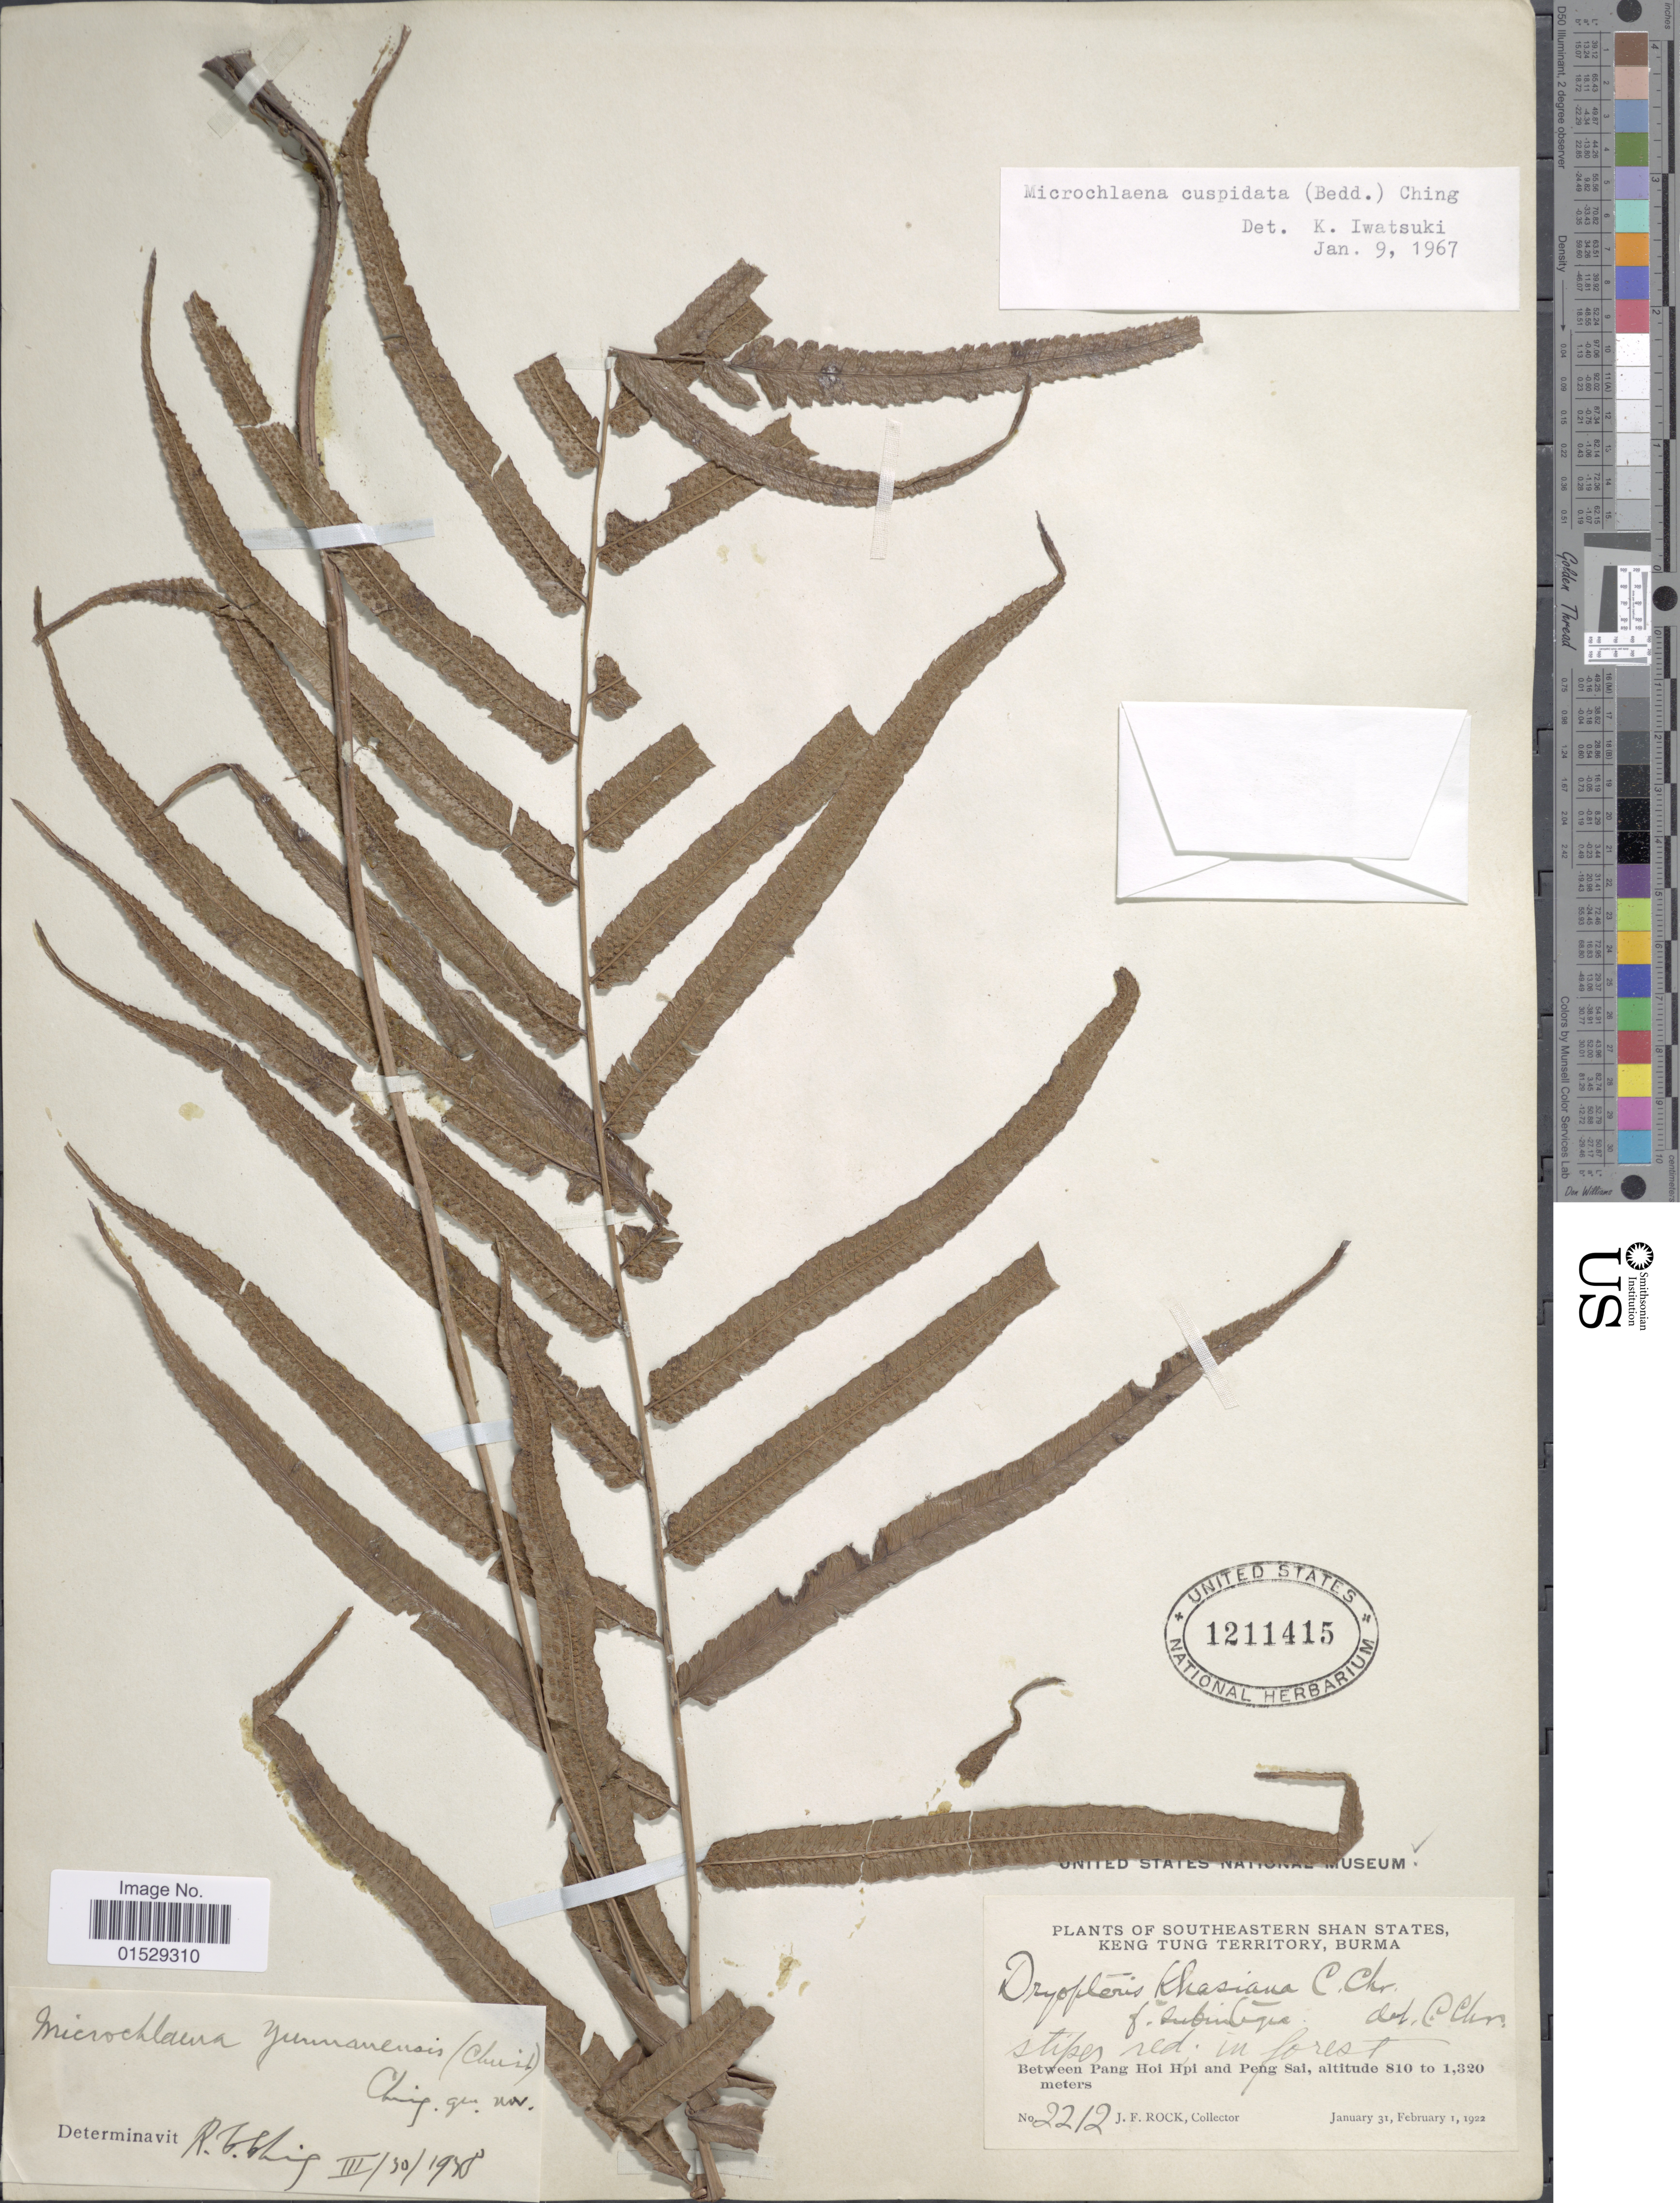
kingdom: Plantae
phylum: Tracheophyta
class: Polypodiopsida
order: Polypodiales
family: Athyriaceae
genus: Anisocampium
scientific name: Anisocampium cuspidatum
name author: (Mett. ex Bedd.) Yea C. Liu et al.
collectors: J. Rock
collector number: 2212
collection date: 1922-01-31/1922-02-01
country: Myanmar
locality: Southeastern Shan States, Keng Tung Territory, Burma, between Pang Hoi Hpi and Peng Sai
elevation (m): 810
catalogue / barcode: US 1211415